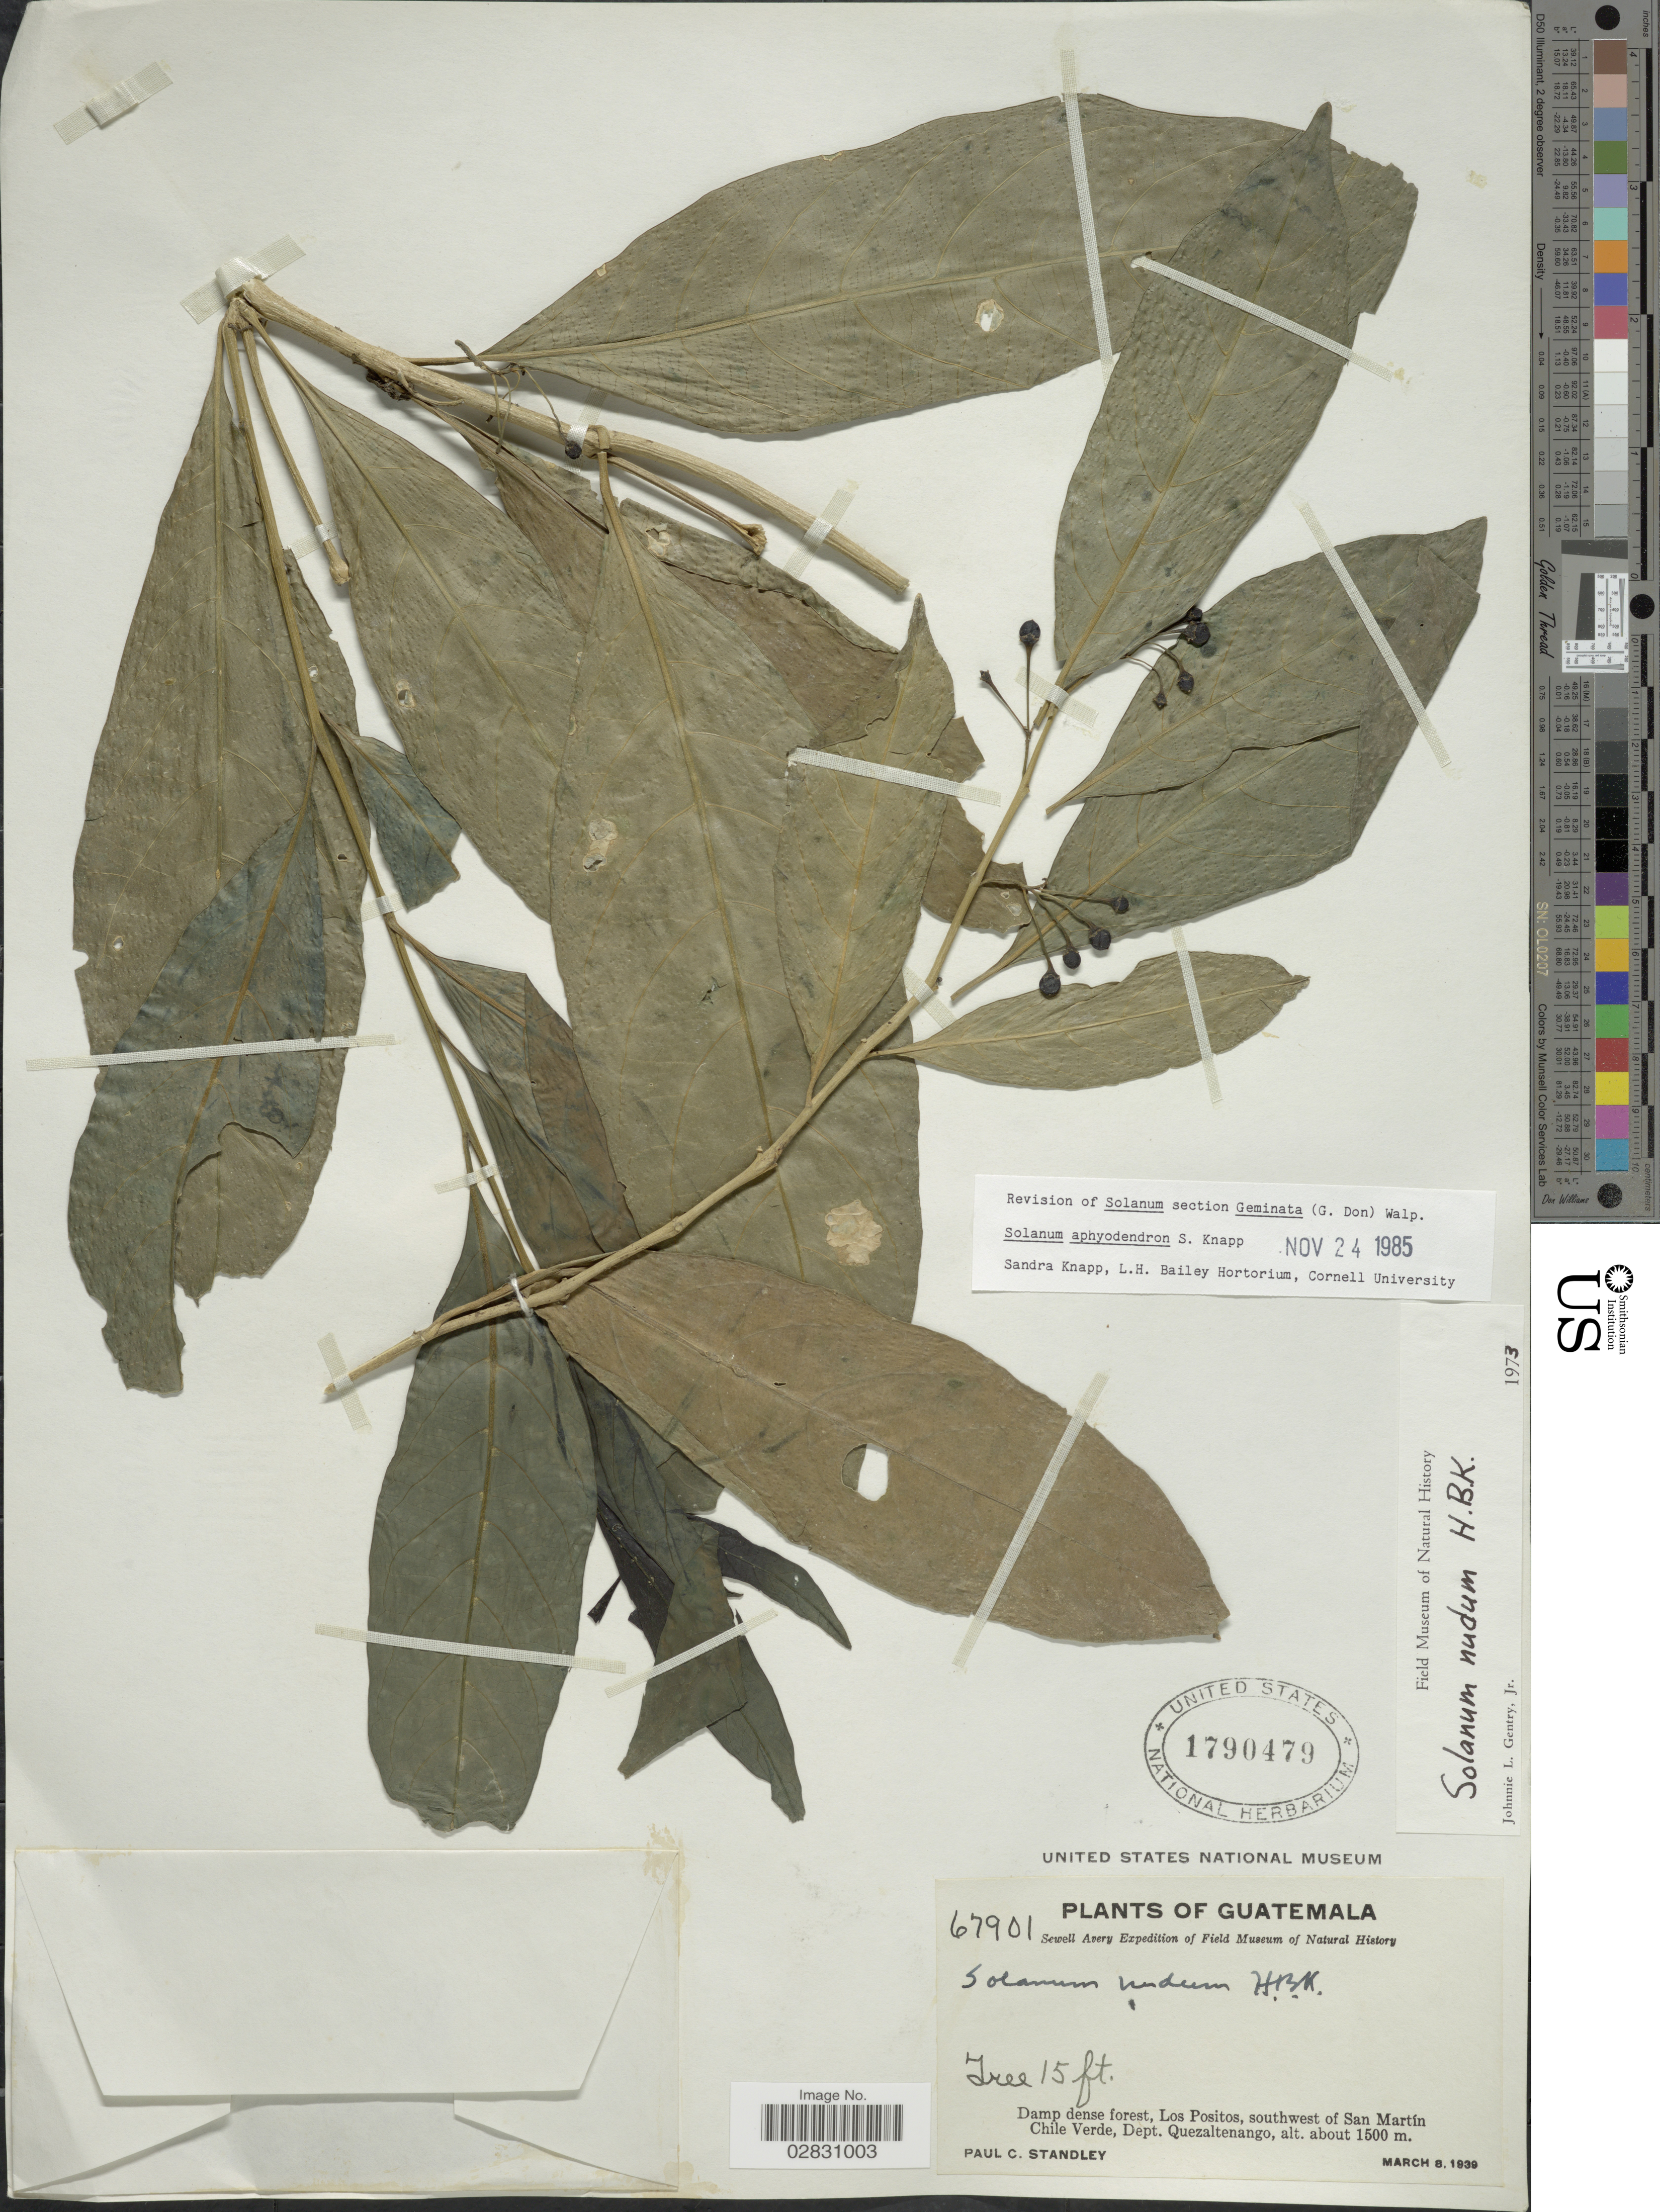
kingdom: Plantae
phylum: Tracheophyta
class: Magnoliopsida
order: Solanales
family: Solanaceae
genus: Solanum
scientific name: Solanum aphyodendron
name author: S. Knapp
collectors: P. C. Standley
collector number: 67901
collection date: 1939-03-08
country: Guatemala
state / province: Quetzaltenango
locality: Damp dense forest, Los Positos, southwest of San Martín Chile Verde, Dept. Quezaltenango.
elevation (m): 1500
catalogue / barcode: US 1790479